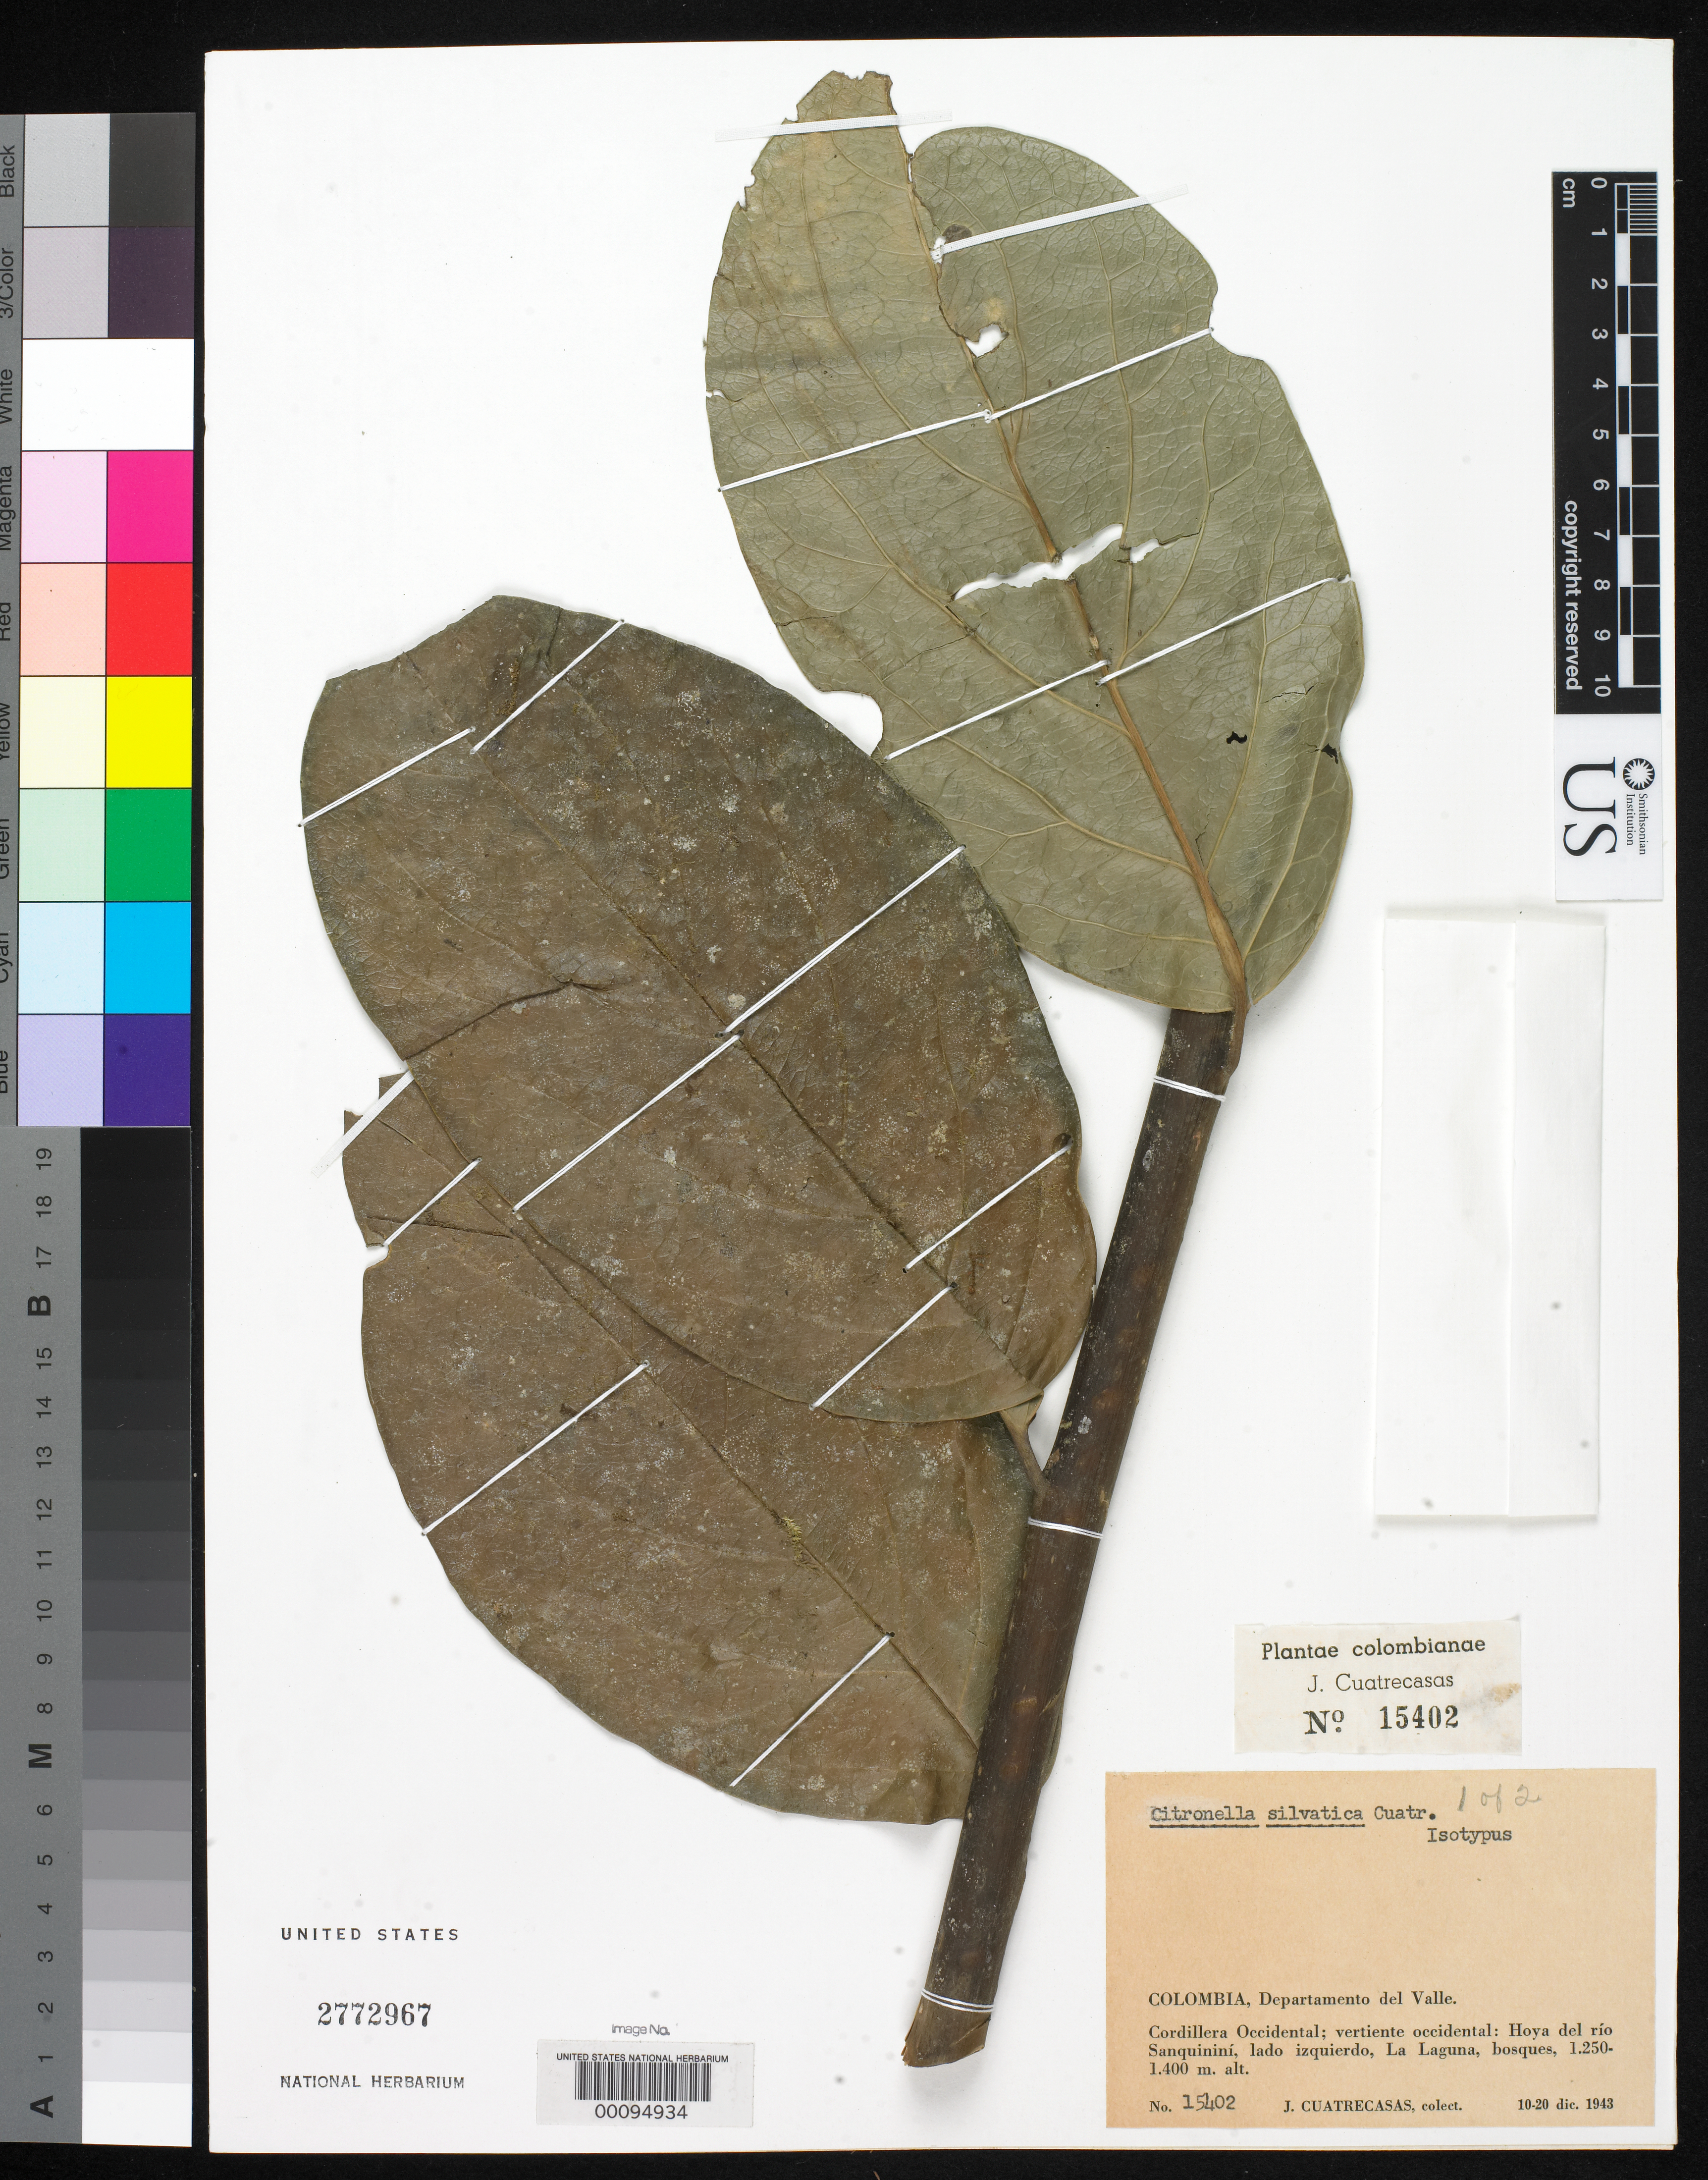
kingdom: Plantae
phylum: Tracheophyta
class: Magnoliopsida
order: Cardiopteridales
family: Cardiopteridaceae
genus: Citronella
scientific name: Citronella silvatica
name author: Cuatrec.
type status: Isotype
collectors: J. Cuatrecasas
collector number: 15402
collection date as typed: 10 Dec 1943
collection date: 1943-12-10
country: Colombia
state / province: Valle del Cauca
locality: Cordillera Occidental, Hoya del Rio Sanquinini, Lado Izquierdo, La Laguna.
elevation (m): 1250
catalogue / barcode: US 2772967